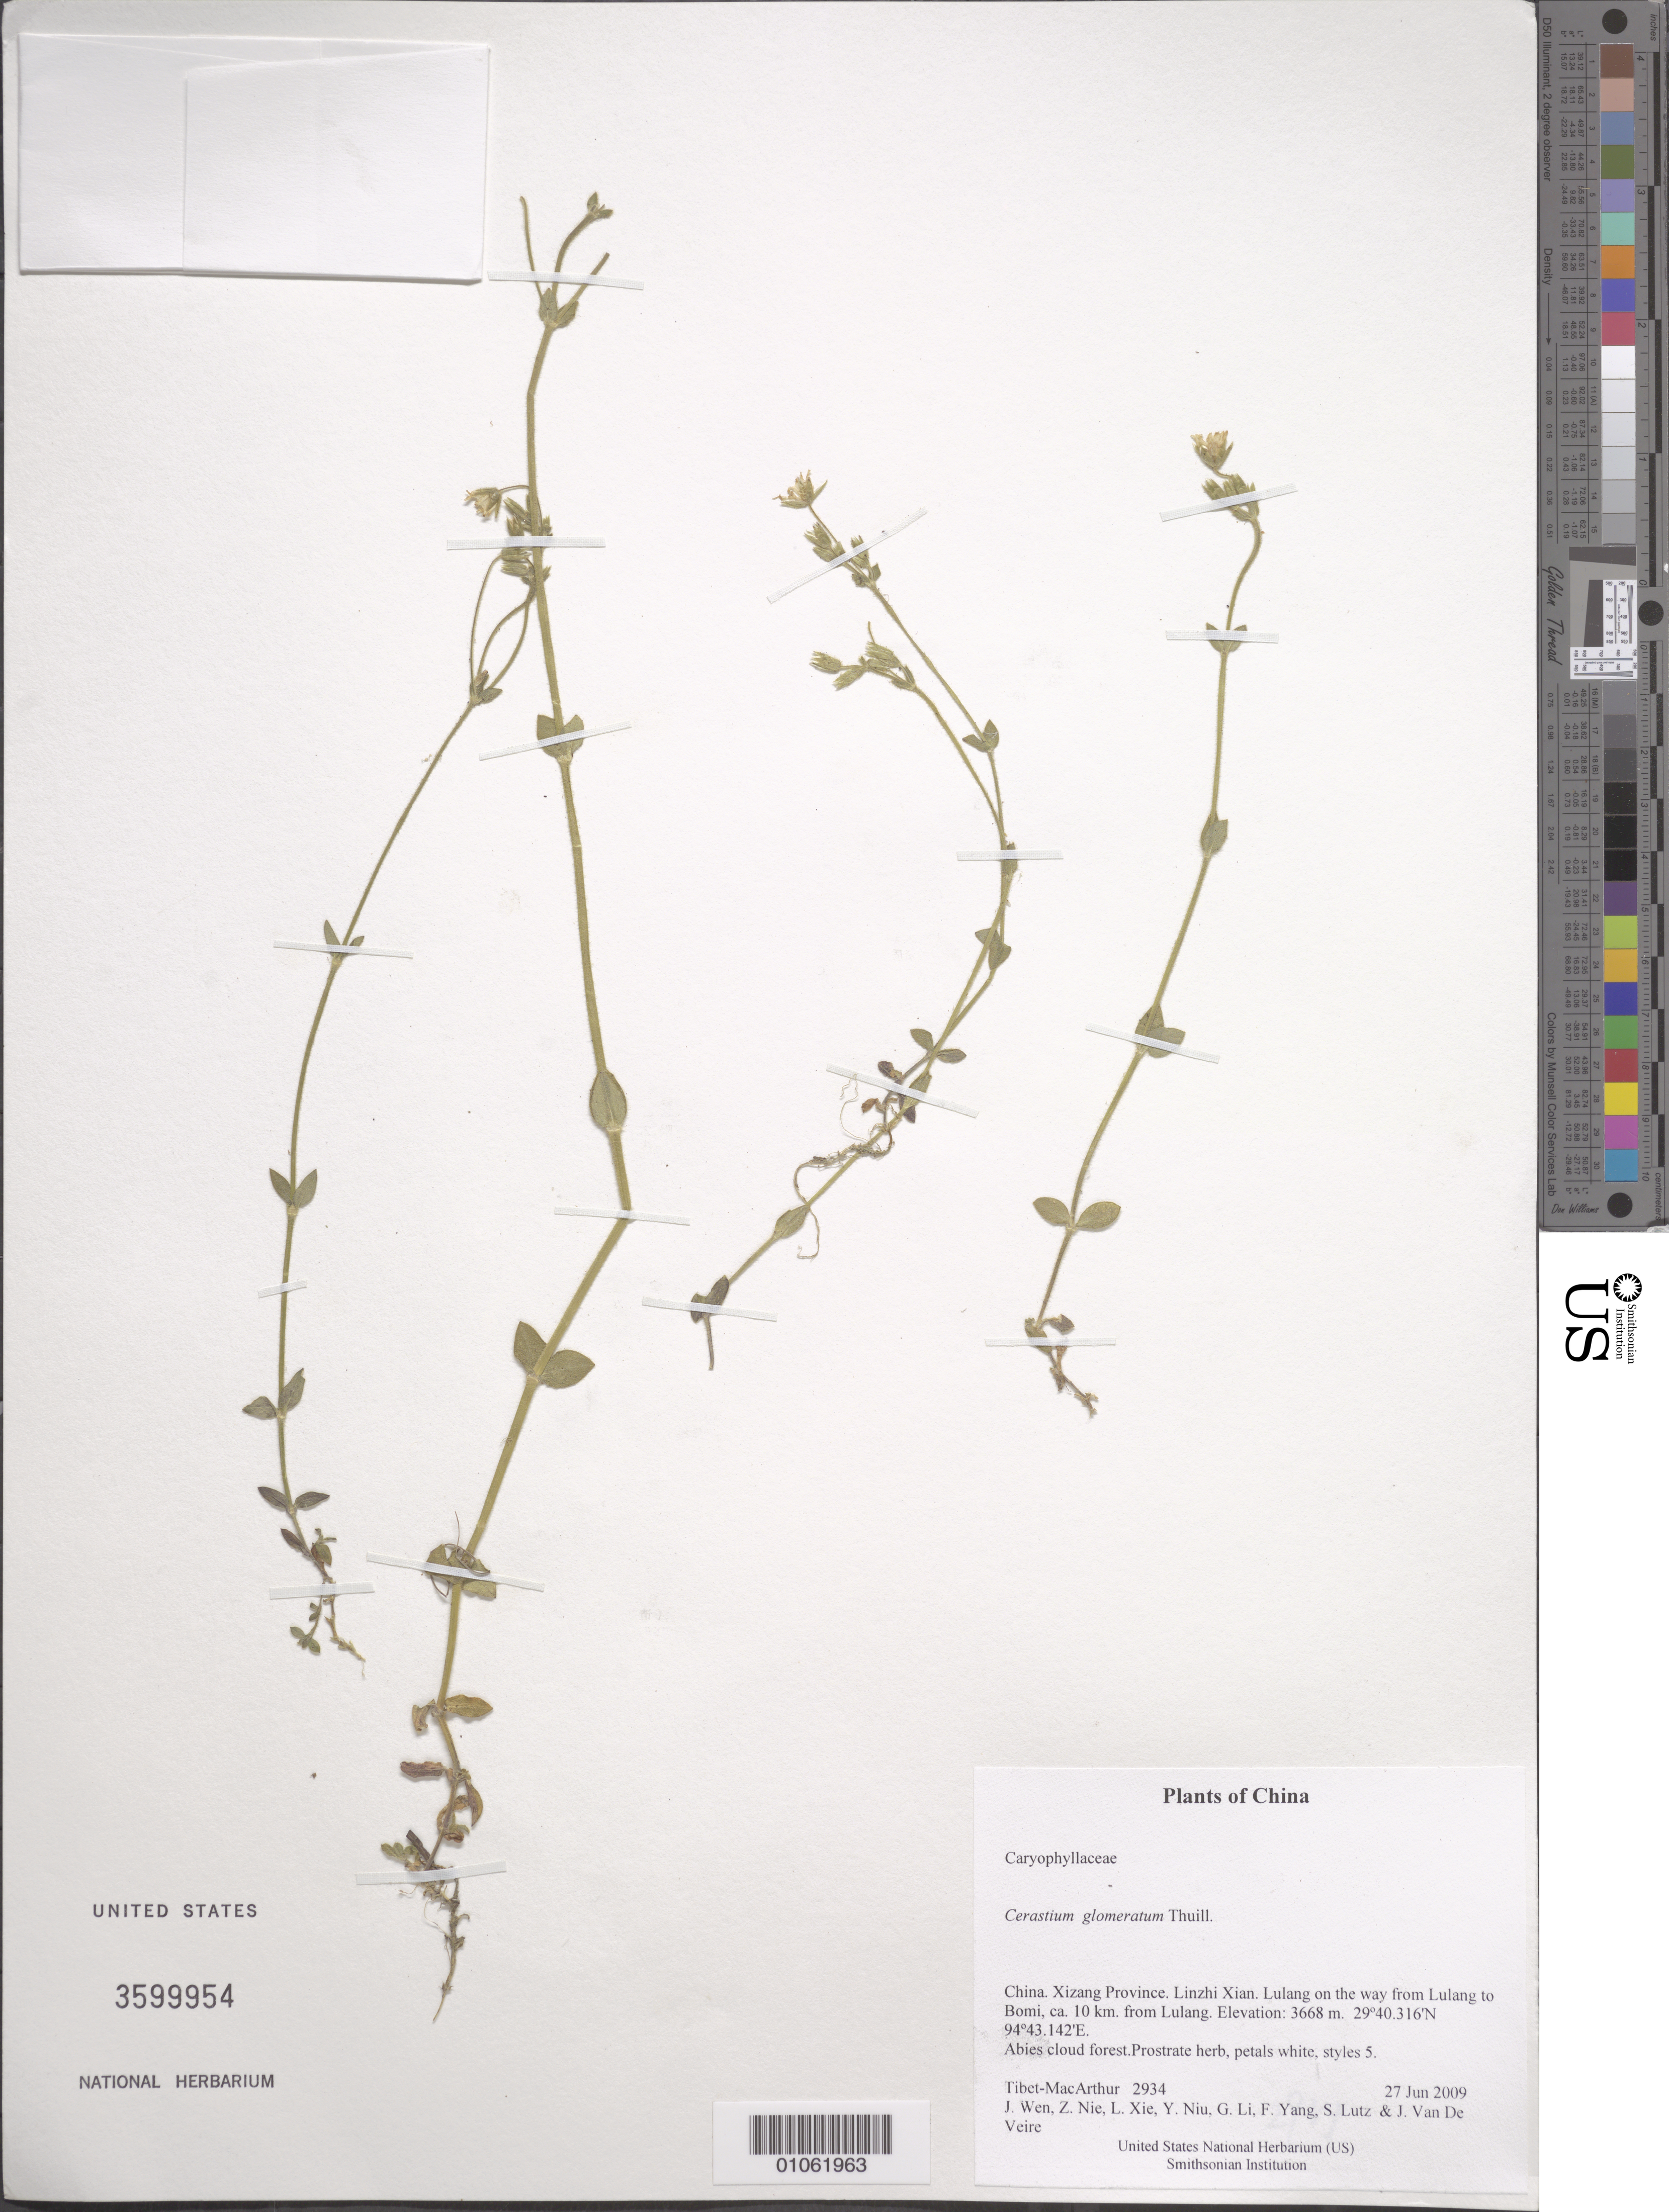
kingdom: Plantae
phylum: Tracheophyta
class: Magnoliopsida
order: Caryophyllales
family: Caryophyllaceae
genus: Cerastium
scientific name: Cerastium glomeratum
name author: Thuill.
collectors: Tibet-MacArthur, J. Wen, Z. Nie, L. Xie, Y. Niu, G. Li, F. Yang, S. Lutz & J. Van De Veire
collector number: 2934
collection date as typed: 27 Jun 2009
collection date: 2009-06-27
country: China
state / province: Xizang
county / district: Linzhi Xian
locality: Lulang on the way from Lulang to Bomi, ca. 10 km. from Lulang.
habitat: Abies cloud forest.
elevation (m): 3668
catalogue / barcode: US 3599954